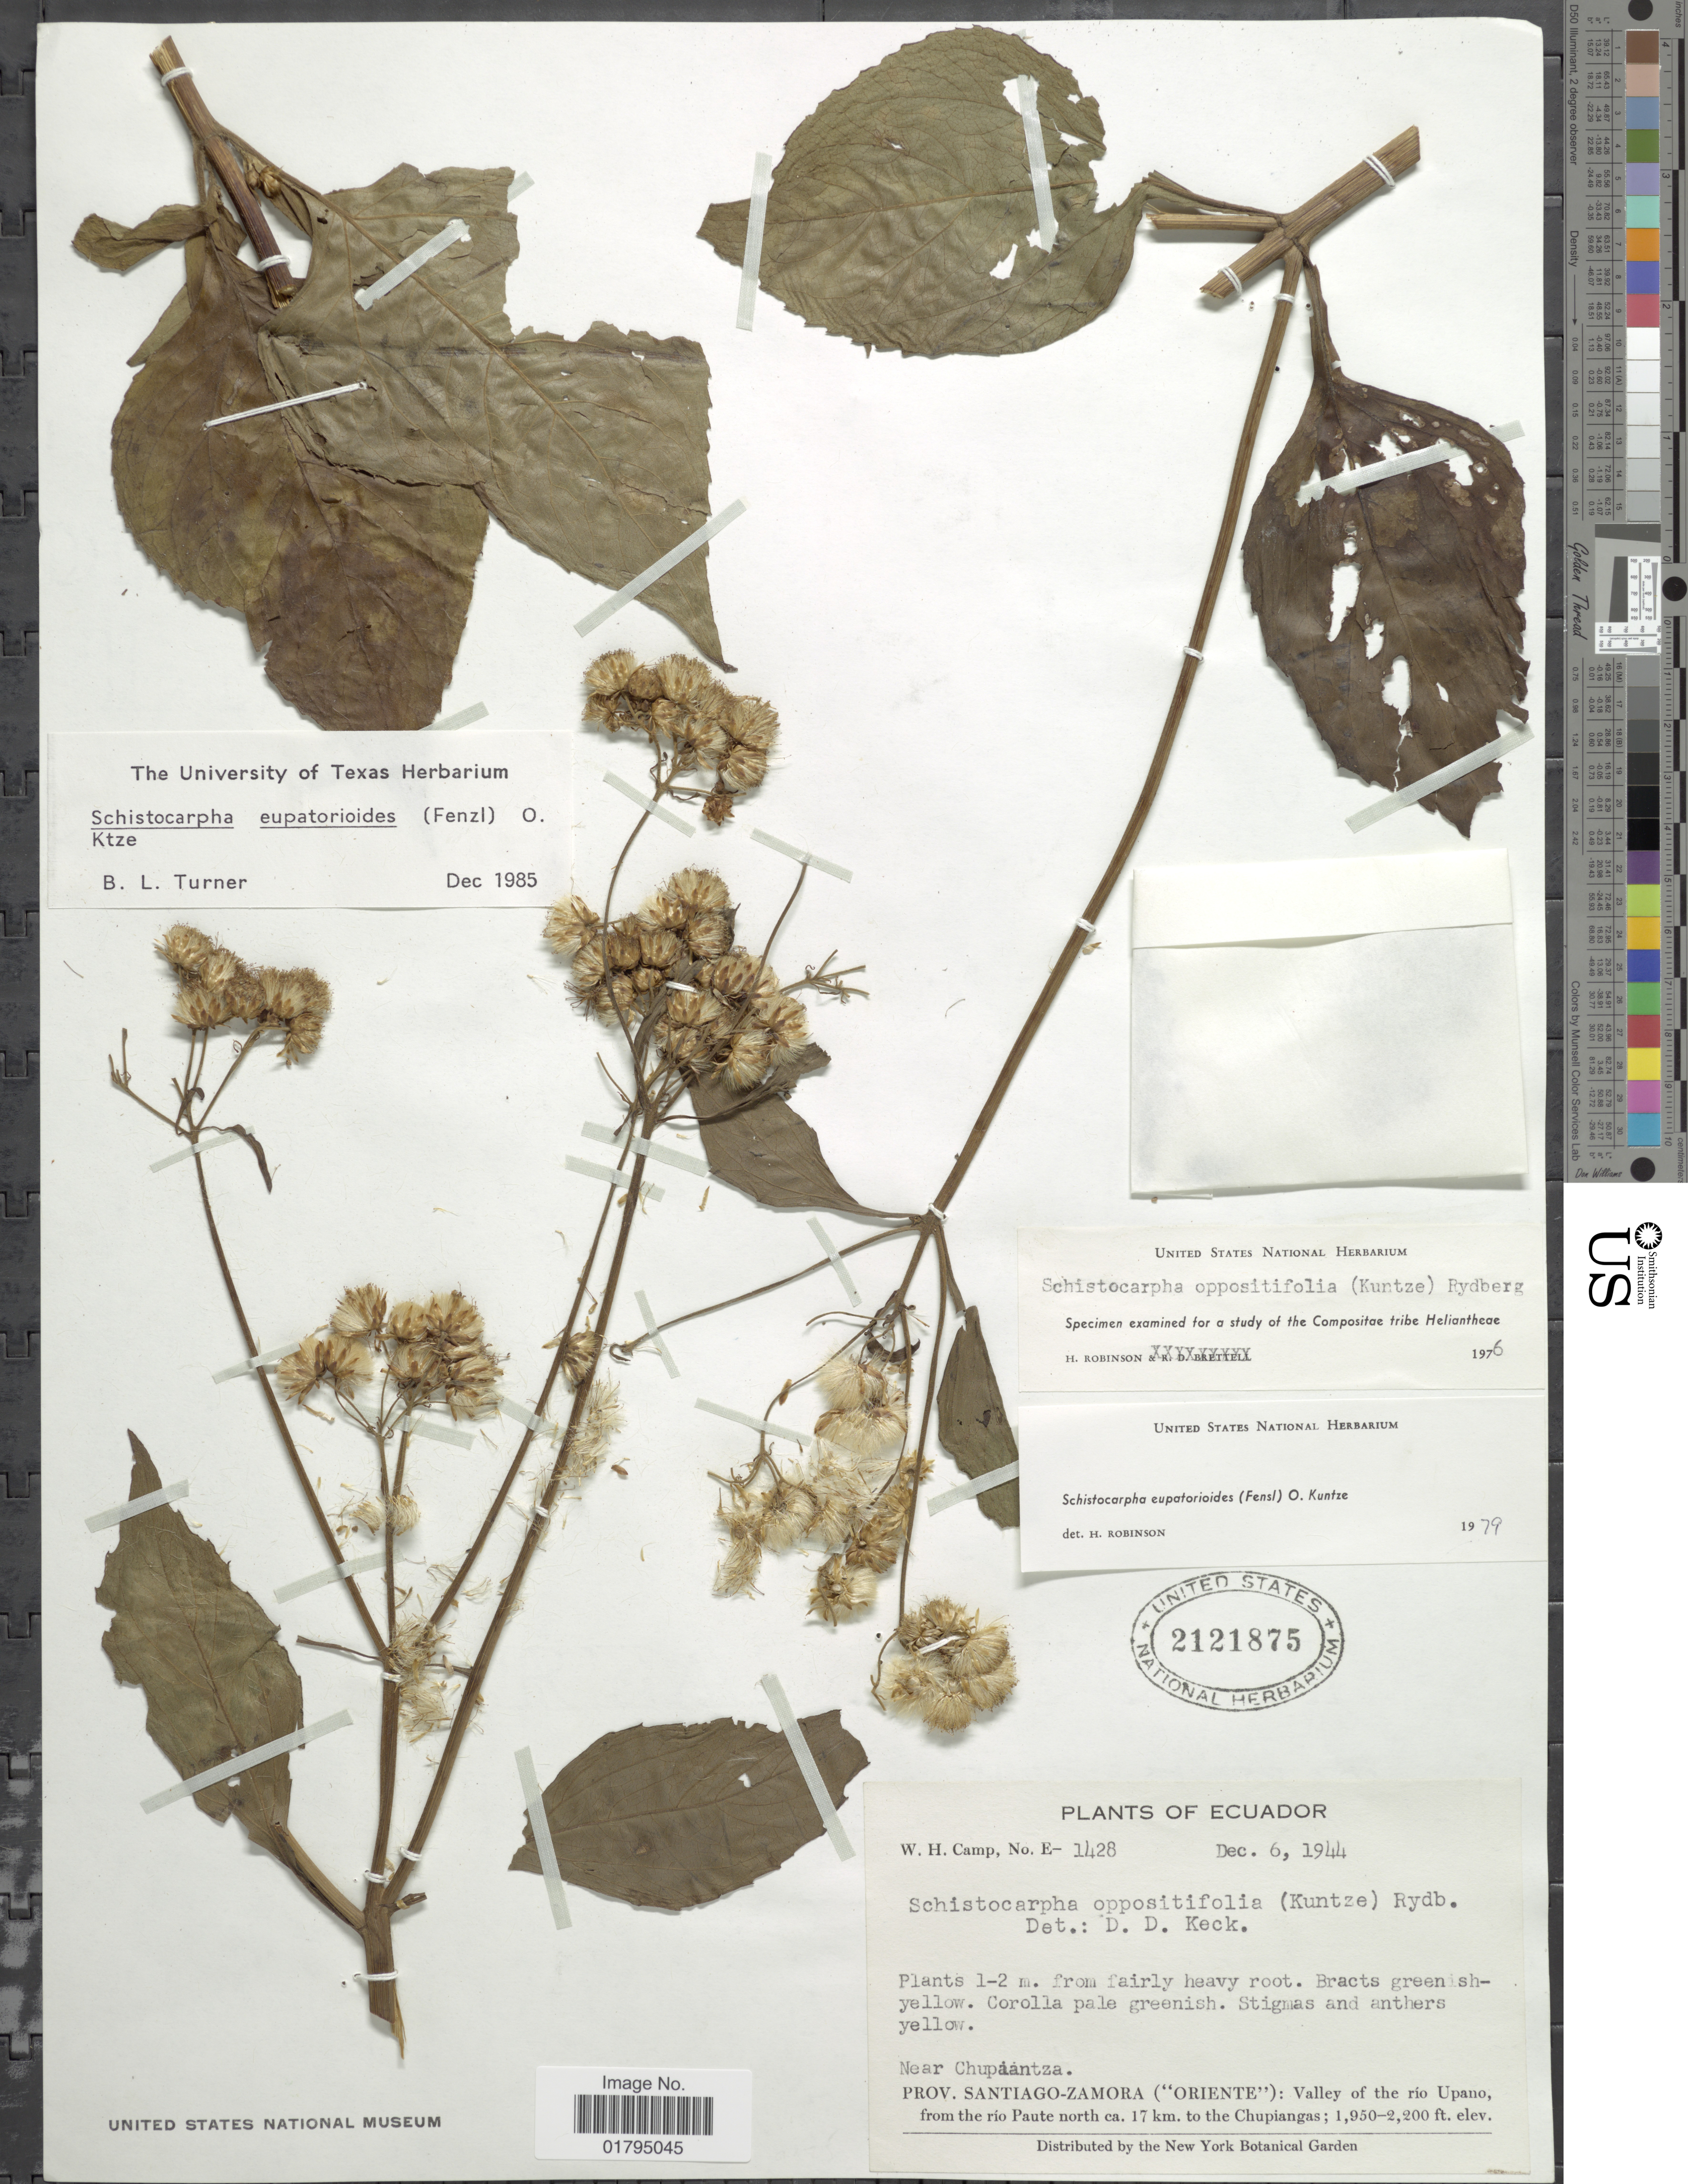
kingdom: Plantae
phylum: Tracheophyta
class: Magnoliopsida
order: Asterales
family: Asteraceae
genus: Schistocarpha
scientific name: Schistocarpha eupatorioides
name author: (Fenzl) Kuntze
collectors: W. H. Camp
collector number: E-1428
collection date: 1944-12-06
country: Ecuador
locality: Bear Chupaantza, Prov. Santiago-Zamora ("Oriente"): Valley of the rio Upano from the rio Paute north ca. 17 km to the Chupiangas.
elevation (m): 594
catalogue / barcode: US 2121875